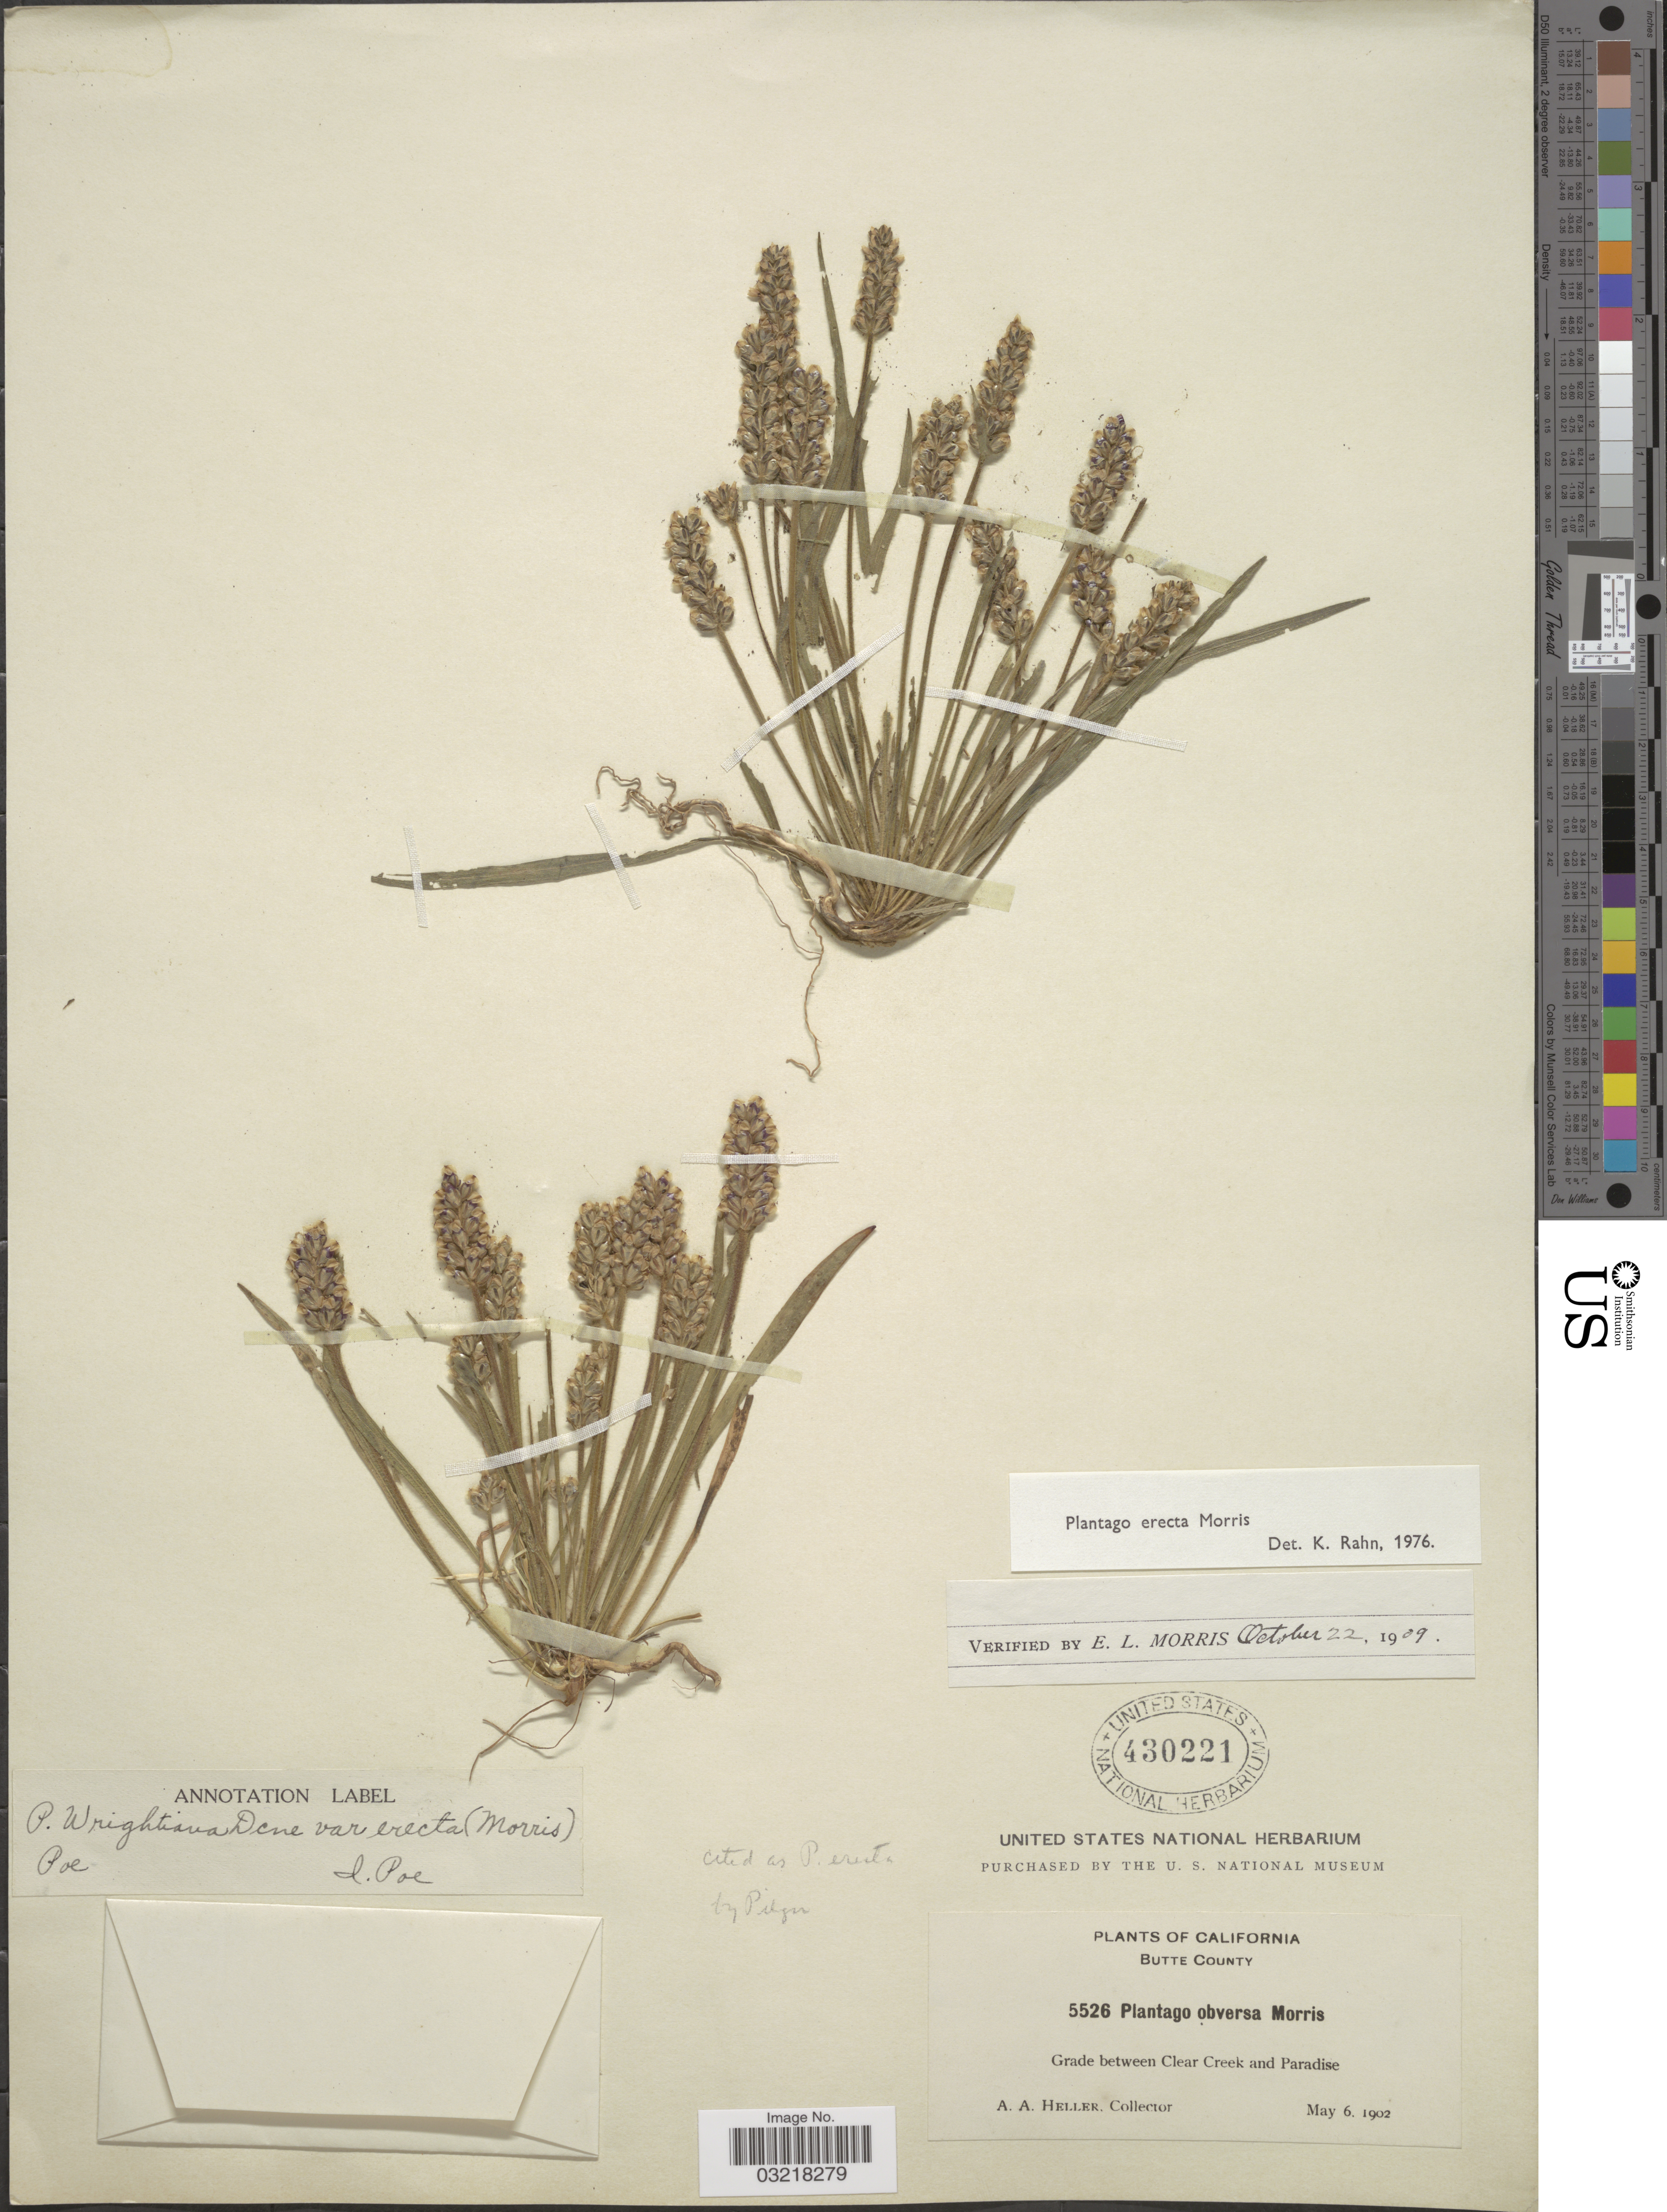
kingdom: Plantae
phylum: Tracheophyta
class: Magnoliopsida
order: Lamiales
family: Plantaginaceae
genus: Plantago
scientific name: Plantago erecta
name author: Morris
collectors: A. A. Heller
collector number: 5526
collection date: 1902-05-06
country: United States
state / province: California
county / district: Butte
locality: Butte County. Grade between Clear Creek and Paradise.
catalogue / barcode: US 430221